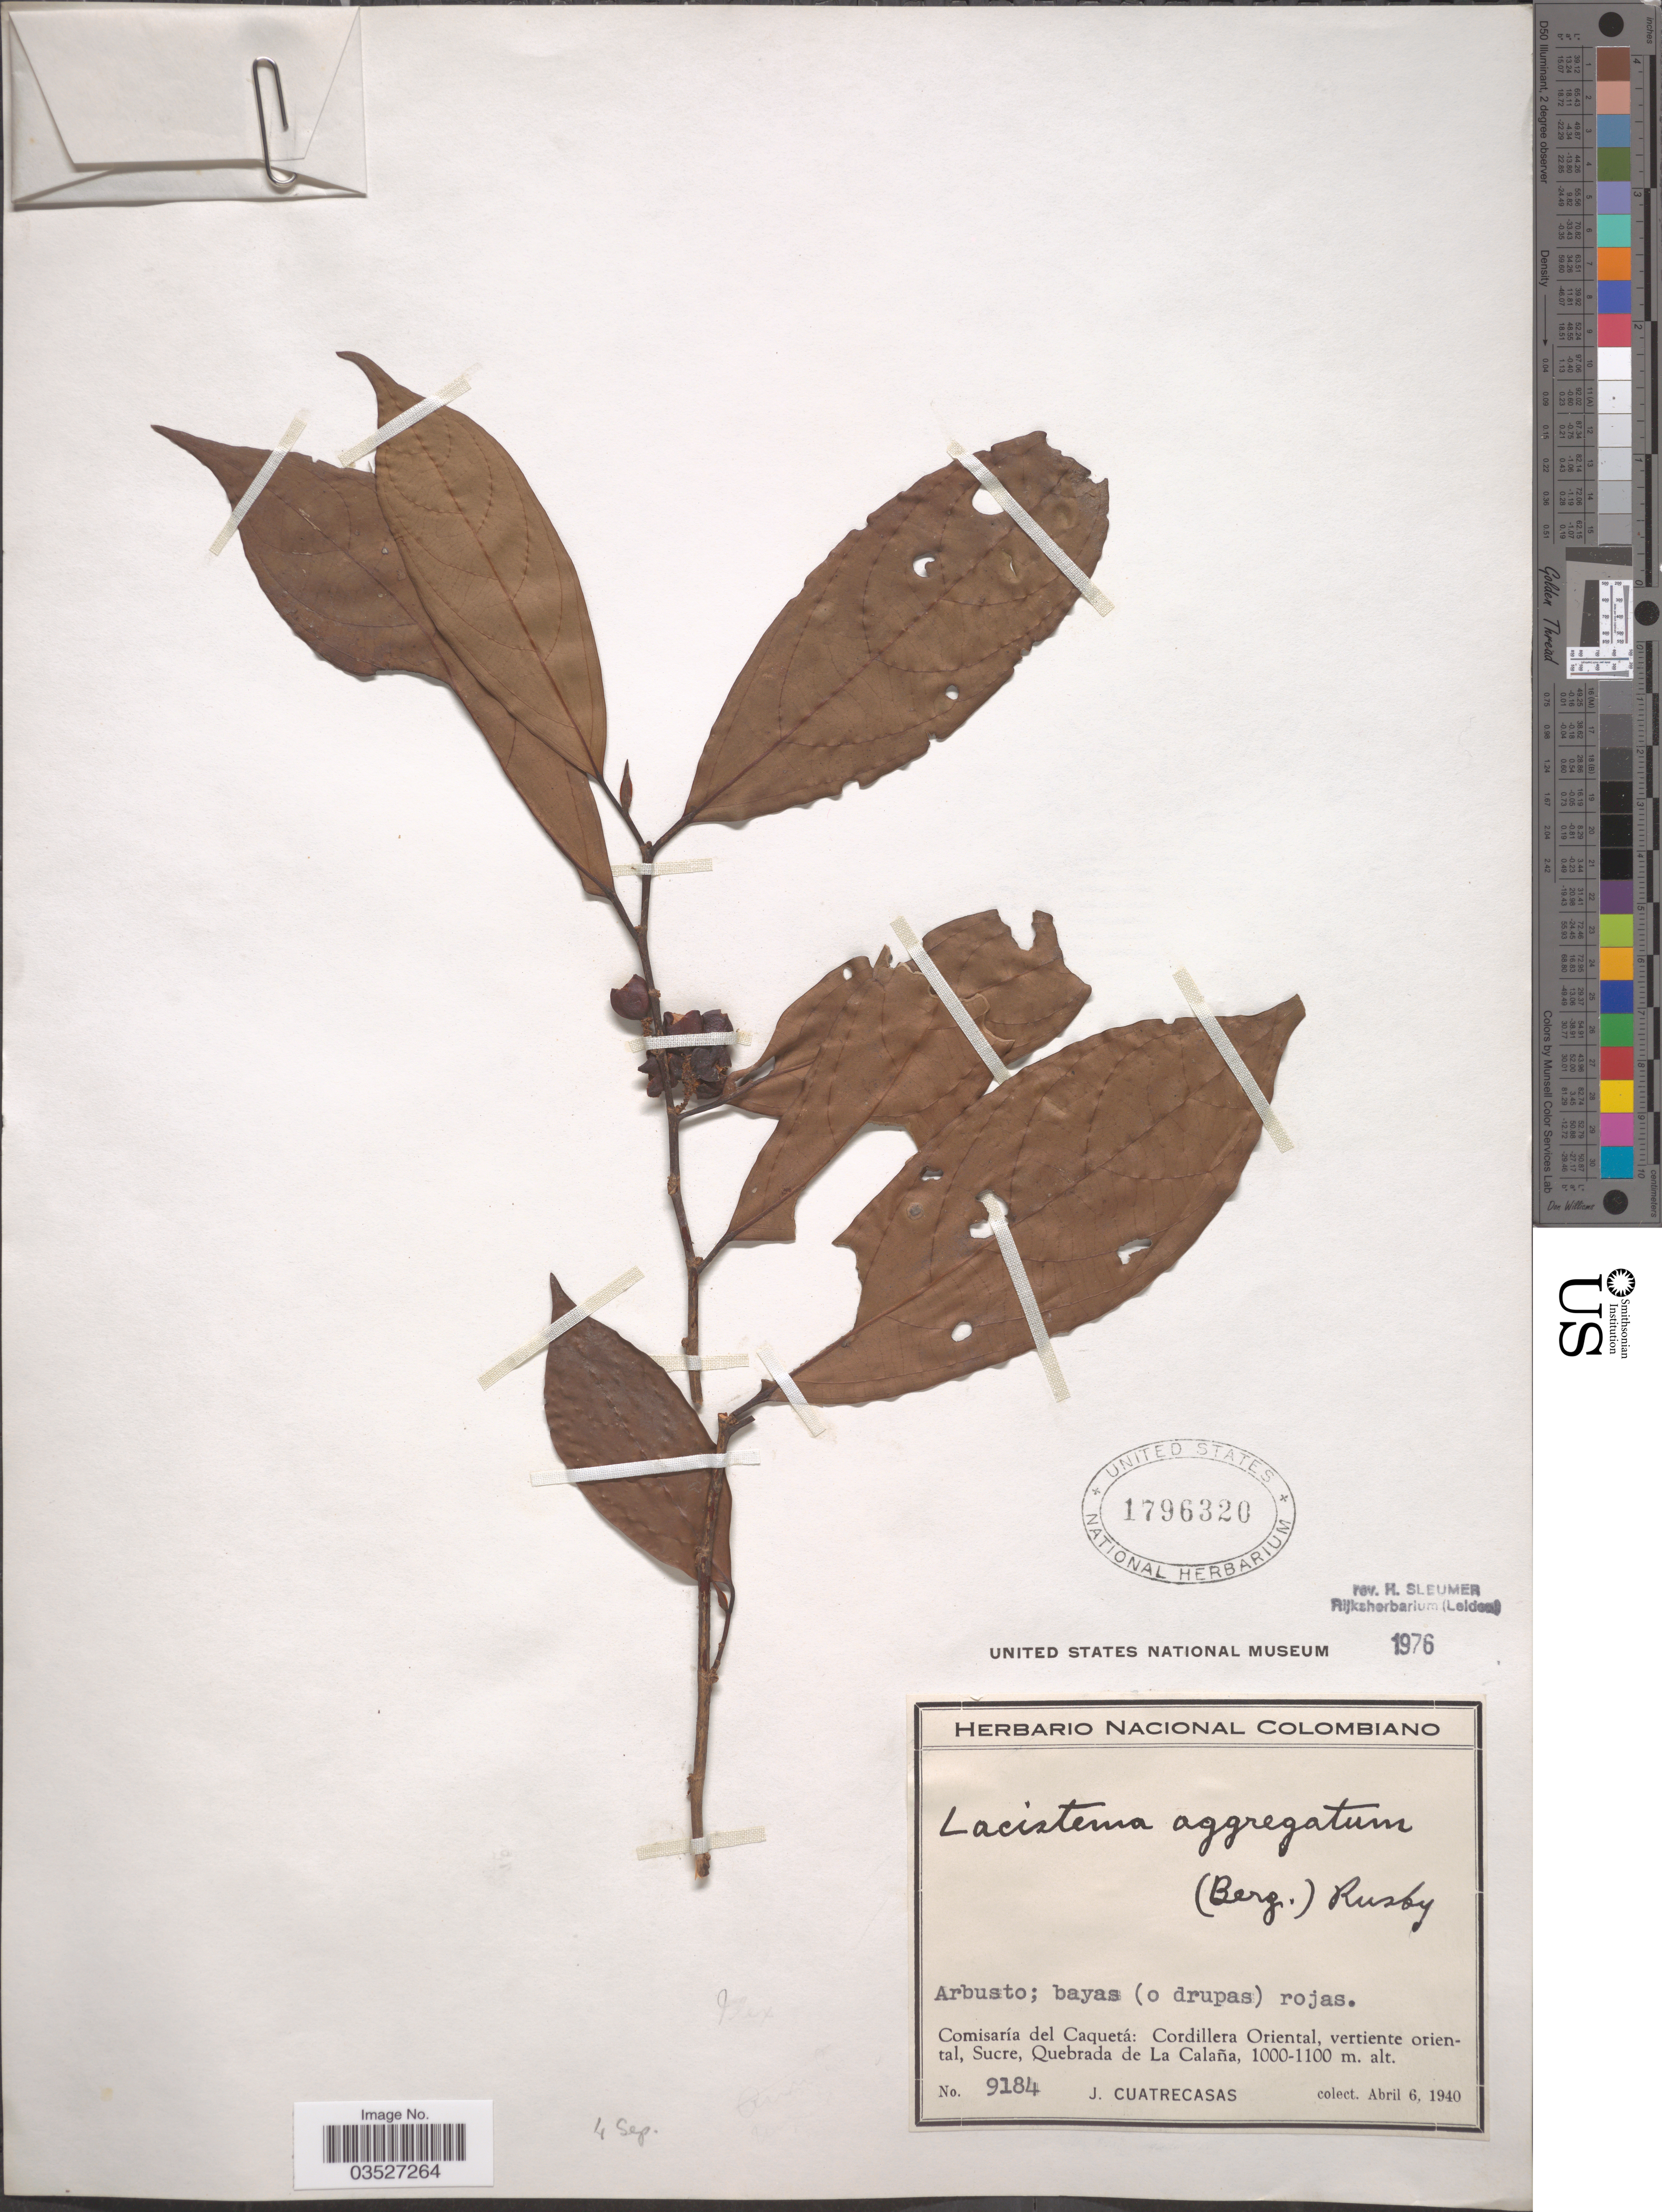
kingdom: Plantae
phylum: Tracheophyta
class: Magnoliopsida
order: Malpighiales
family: Lacistemataceae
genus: Lacistema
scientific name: Lacistema aggregatum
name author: (P.J. Bergius) Rusby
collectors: J. Cuatrecasas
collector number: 9184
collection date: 1940-04-06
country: Colombia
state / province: Caquetá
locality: Comisaría del Caquetá: Cordillera Oriental, vertiente oriental, Sucre, Quebrada de La Calaña.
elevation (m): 1000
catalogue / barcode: US 1796320